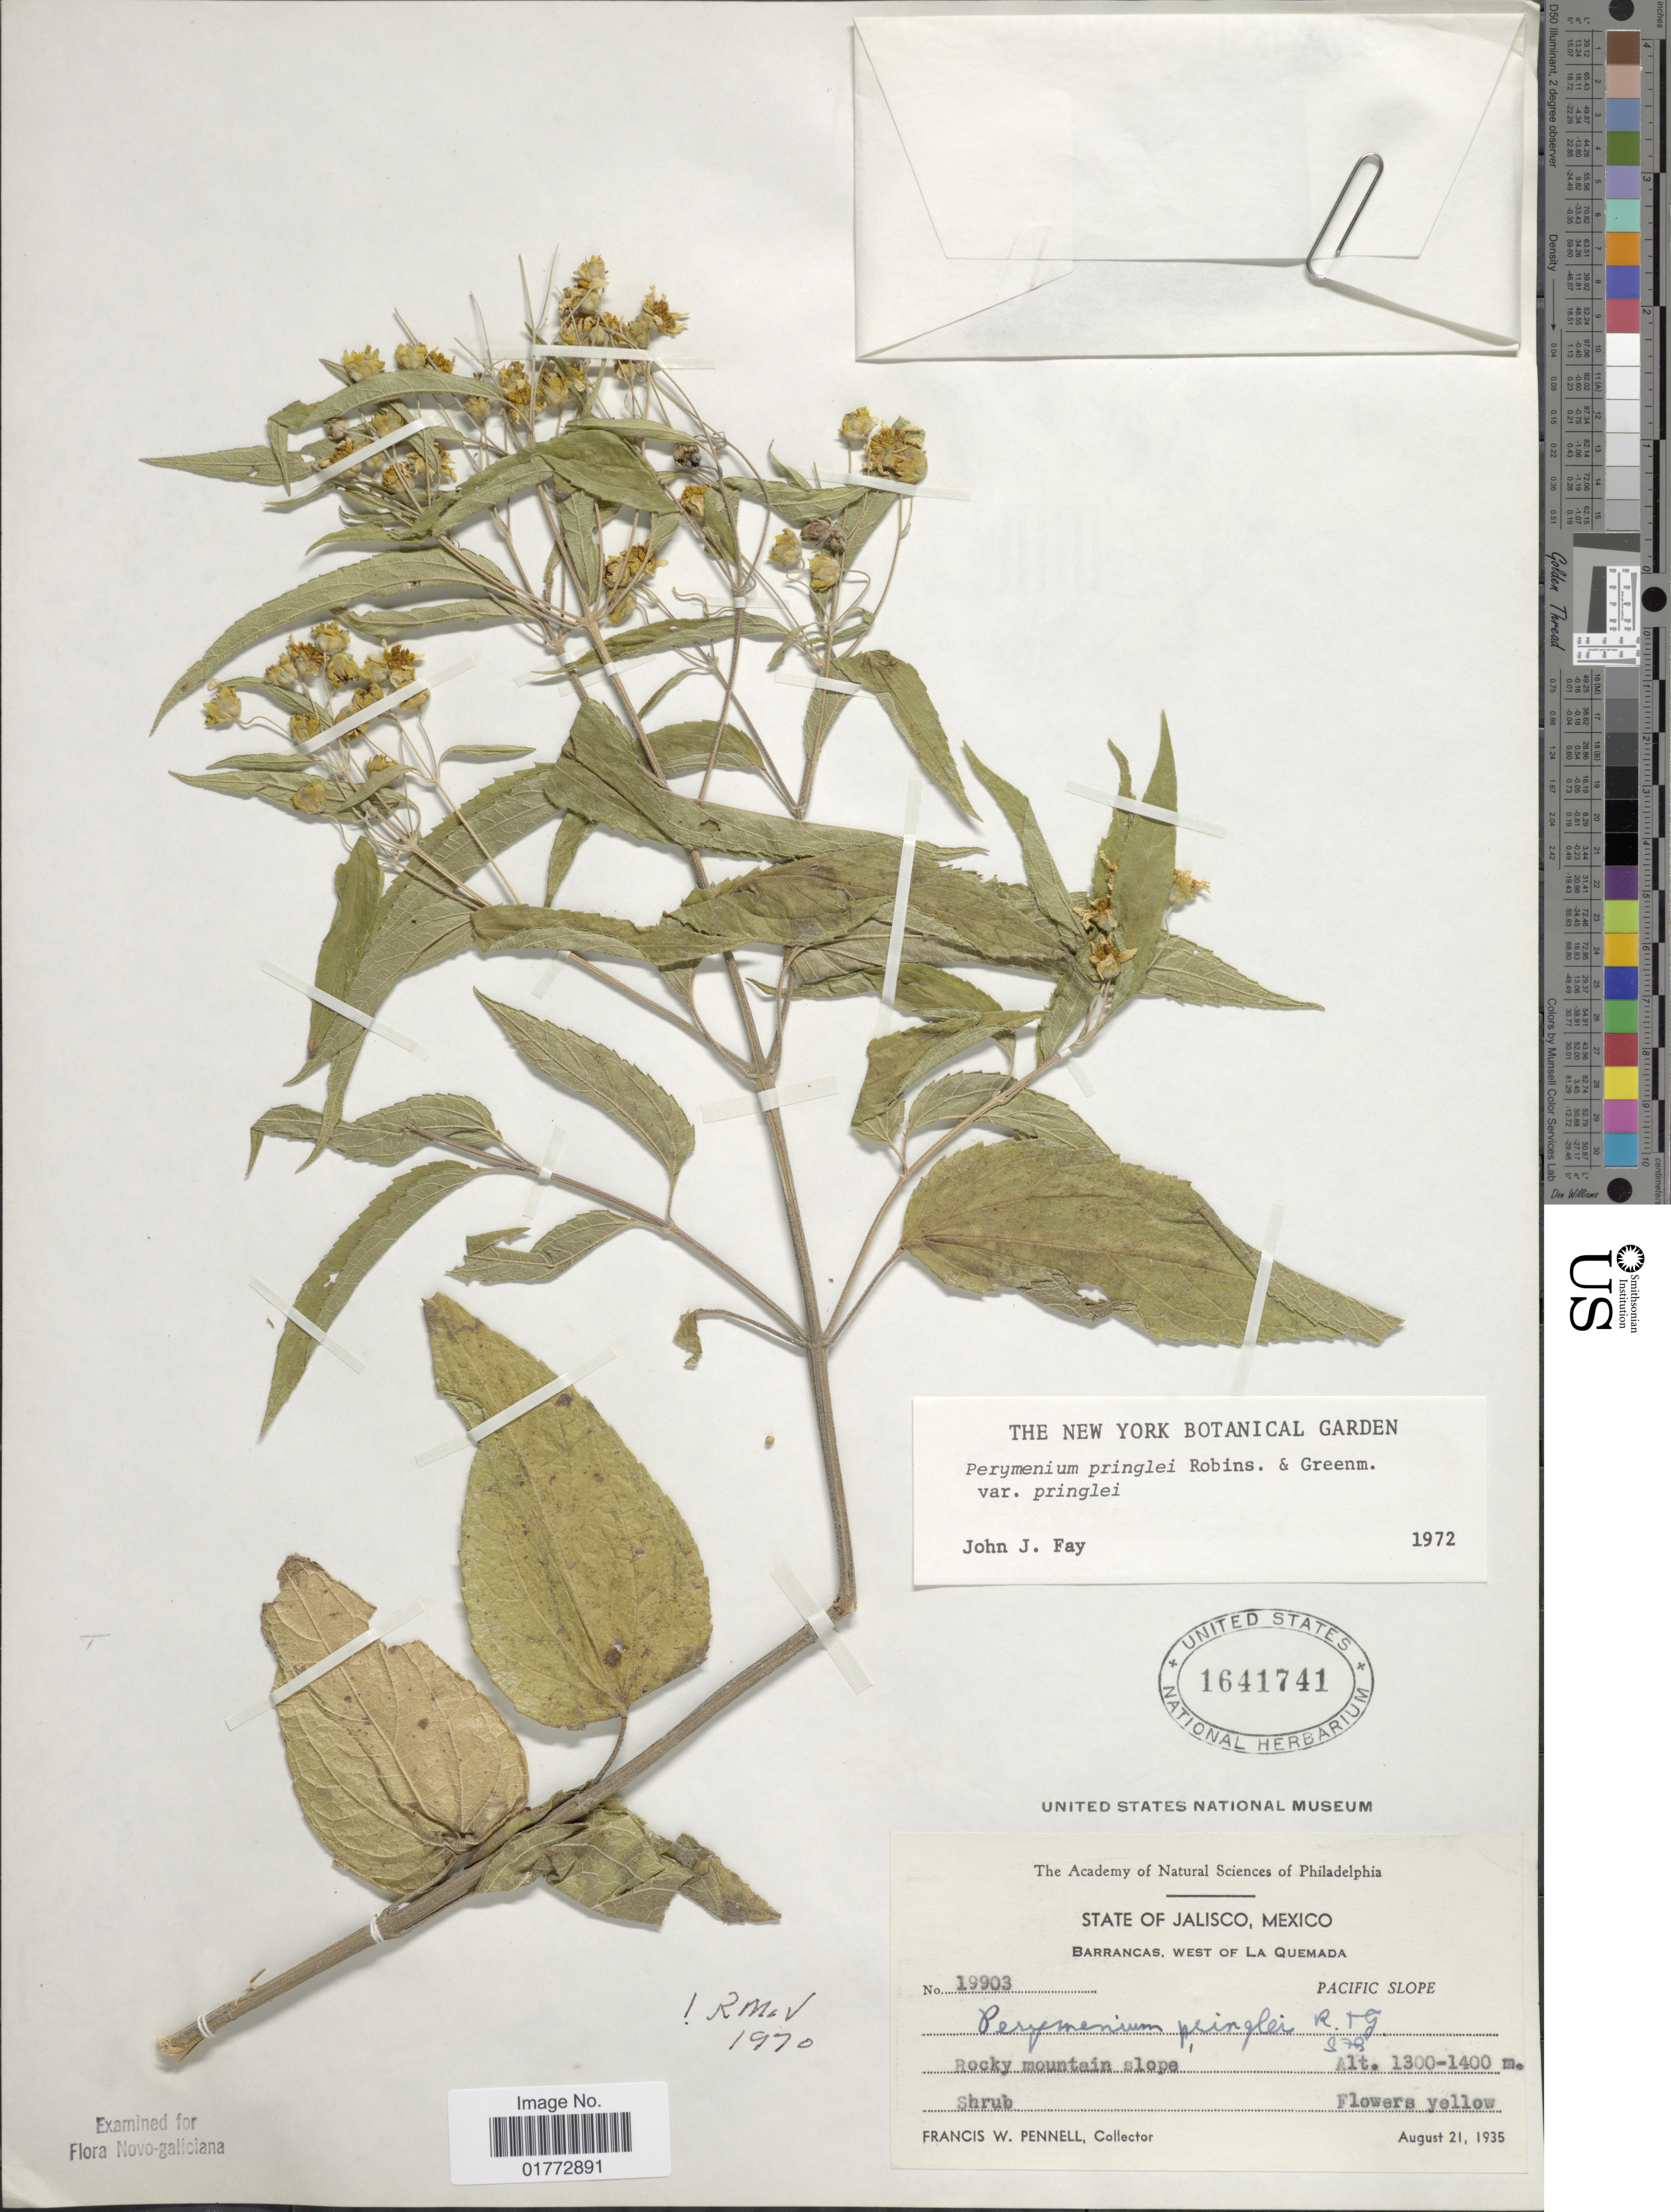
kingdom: Plantae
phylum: Tracheophyta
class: Magnoliopsida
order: Asterales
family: Asteraceae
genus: Perymenium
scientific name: Perymenium pringlei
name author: B.L. Rob. & Greenm.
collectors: F. W. Pennell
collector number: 19903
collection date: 1935-08-21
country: Mexico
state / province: Jalisco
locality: Barrancas, west of La Quemada, Pacific slope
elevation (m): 1300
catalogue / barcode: US 1641741